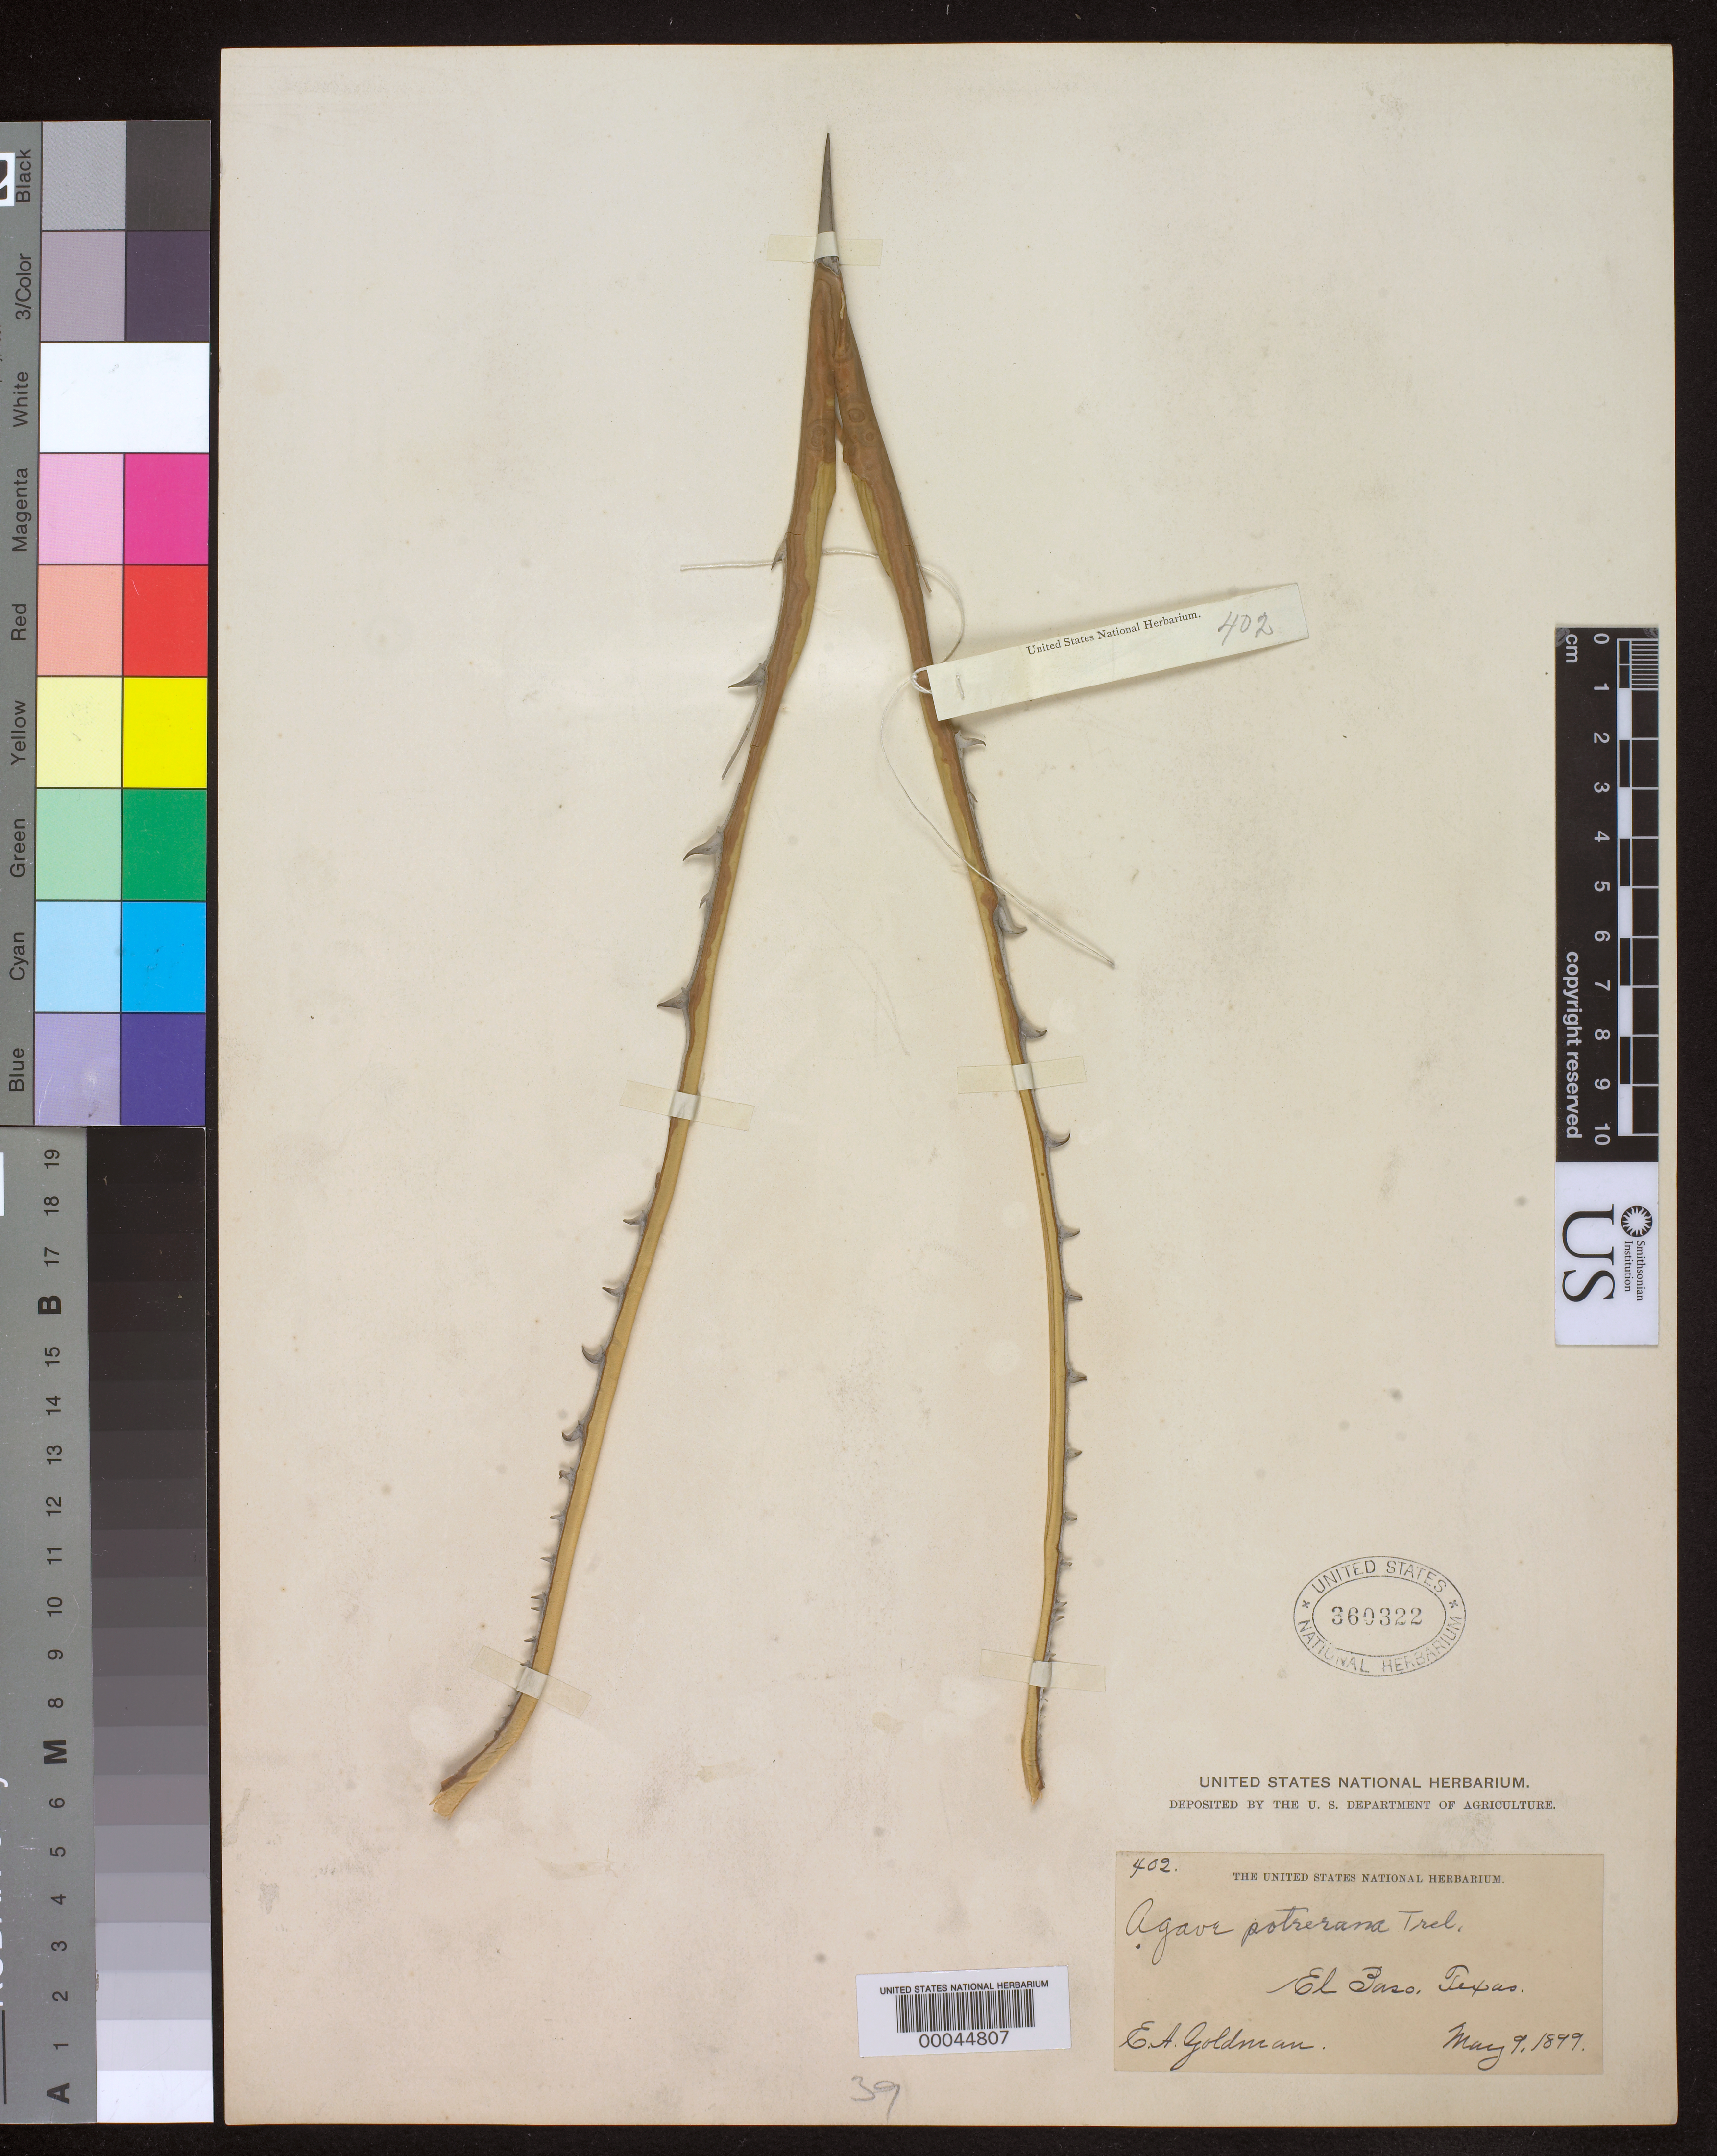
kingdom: Plantae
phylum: Tracheophyta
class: Liliopsida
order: Asparagales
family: Asparagaceae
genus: Agave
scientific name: Agave potrerana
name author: Trel. in Standl.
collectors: E. A. Goldman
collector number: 402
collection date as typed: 09 May 1899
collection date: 1899-05-09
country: United States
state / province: Texas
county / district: El Paso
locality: El Paso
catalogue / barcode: US 360322